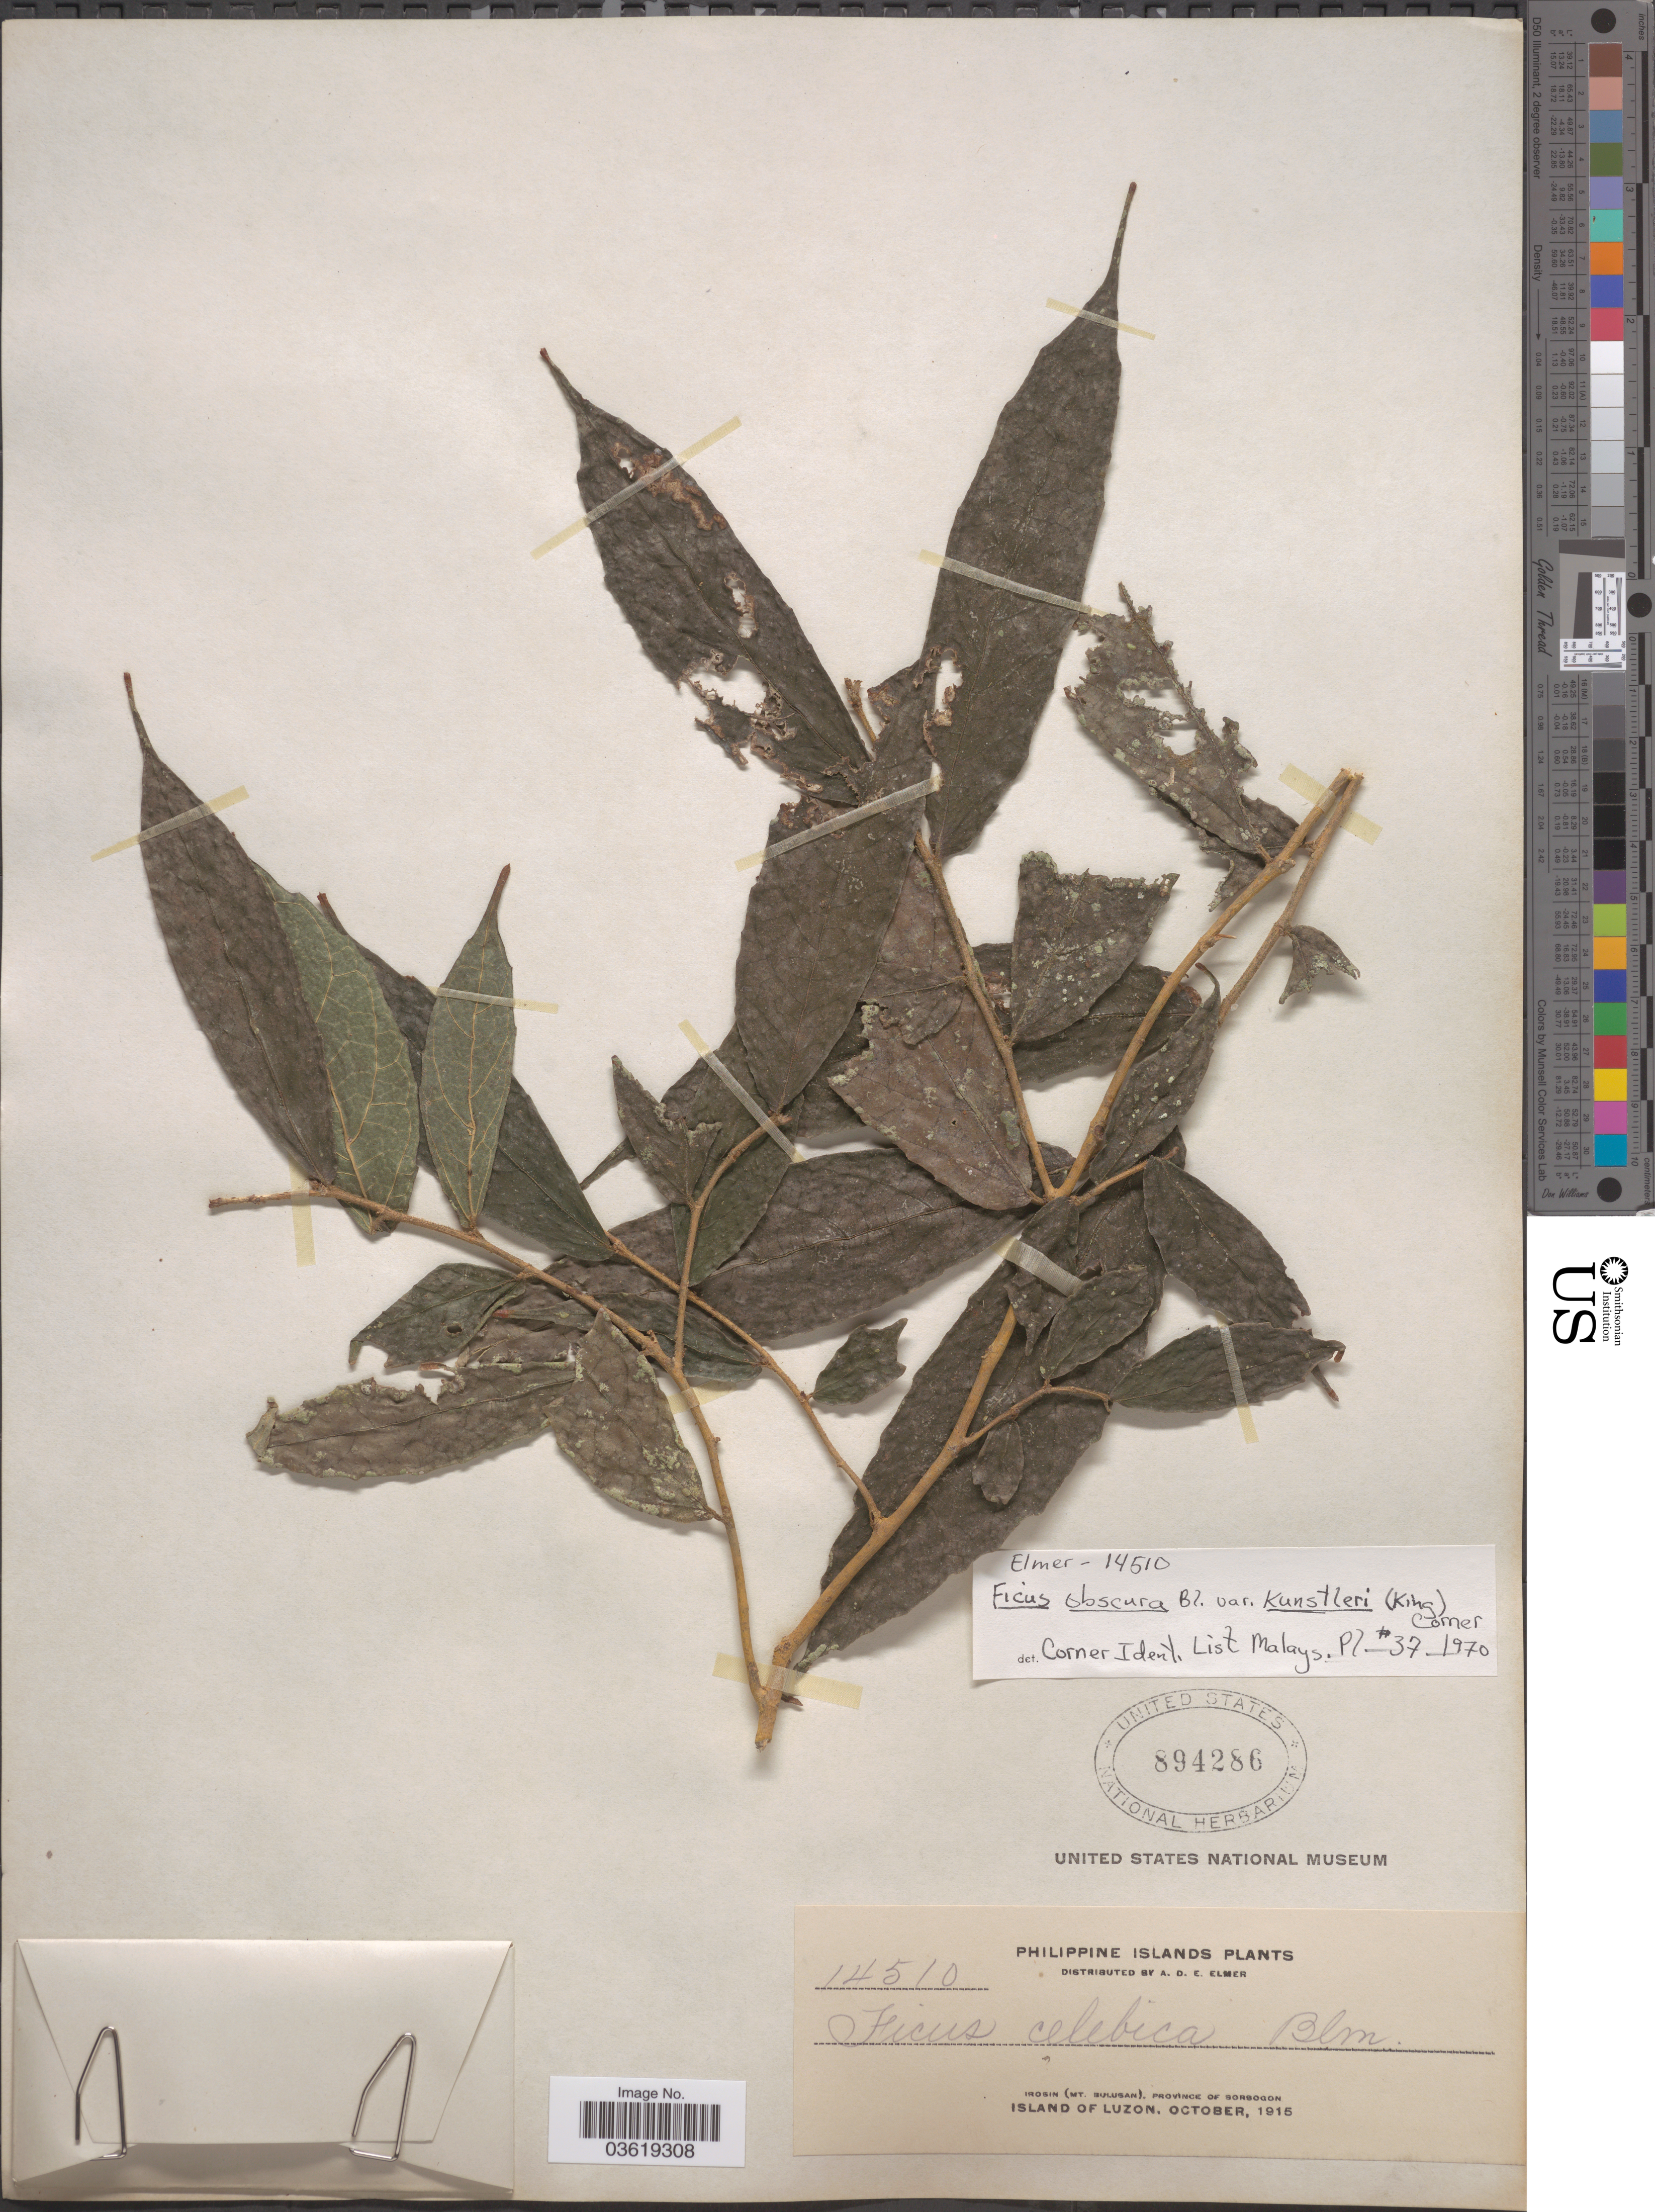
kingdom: Plantae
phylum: Tracheophyta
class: Magnoliopsida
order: Rosales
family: Moraceae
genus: Ficus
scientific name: Ficus obscura var. kunstleri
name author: Blume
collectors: A. D. E. Elmer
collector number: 14510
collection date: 1915-10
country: Philippines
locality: Philippine Islands. Irosin (Mt. Bulusan), Province of Sorsogon, Island of Luzon.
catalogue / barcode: US 894286